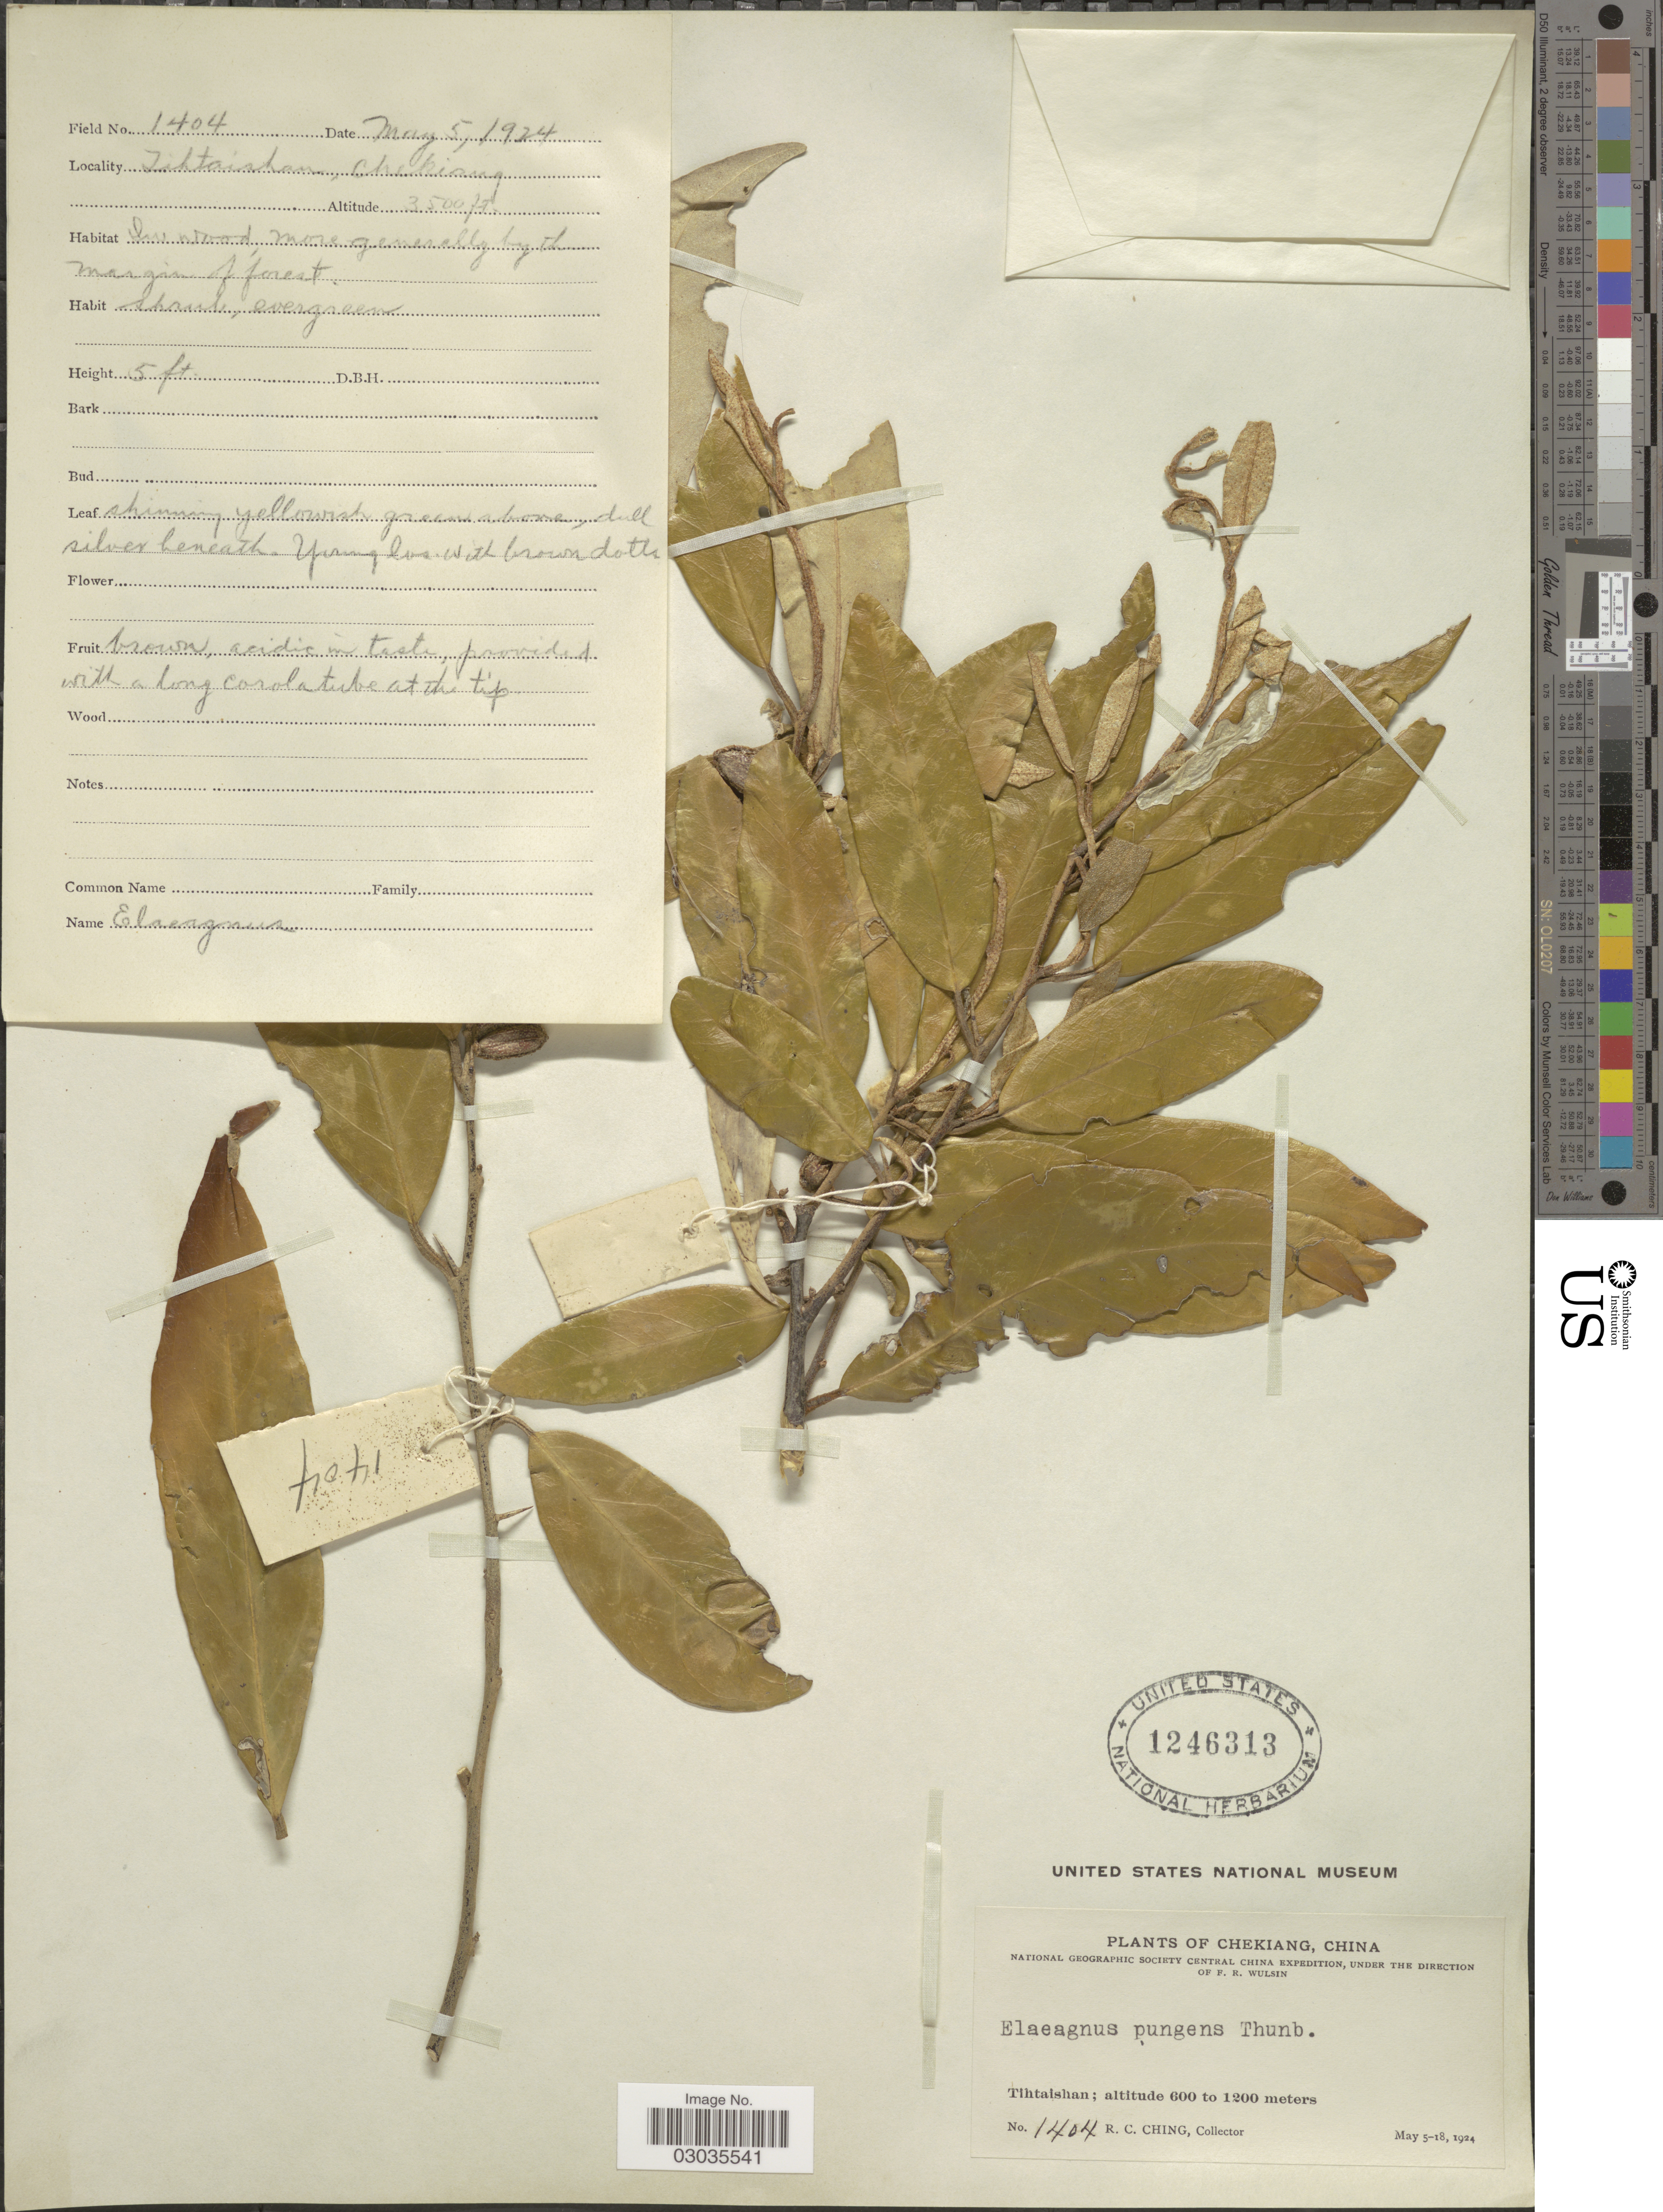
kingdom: Plantae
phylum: Tracheophyta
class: Magnoliopsida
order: Rosales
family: Elaeagnaceae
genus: Elaeagnus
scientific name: Elaeagnus pungens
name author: Thunb.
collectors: R. C. Ching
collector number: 1404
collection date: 1924-05-05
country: China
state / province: Zhejiang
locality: Chekiang. Tihtaishan.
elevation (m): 1067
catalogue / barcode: US 1246313